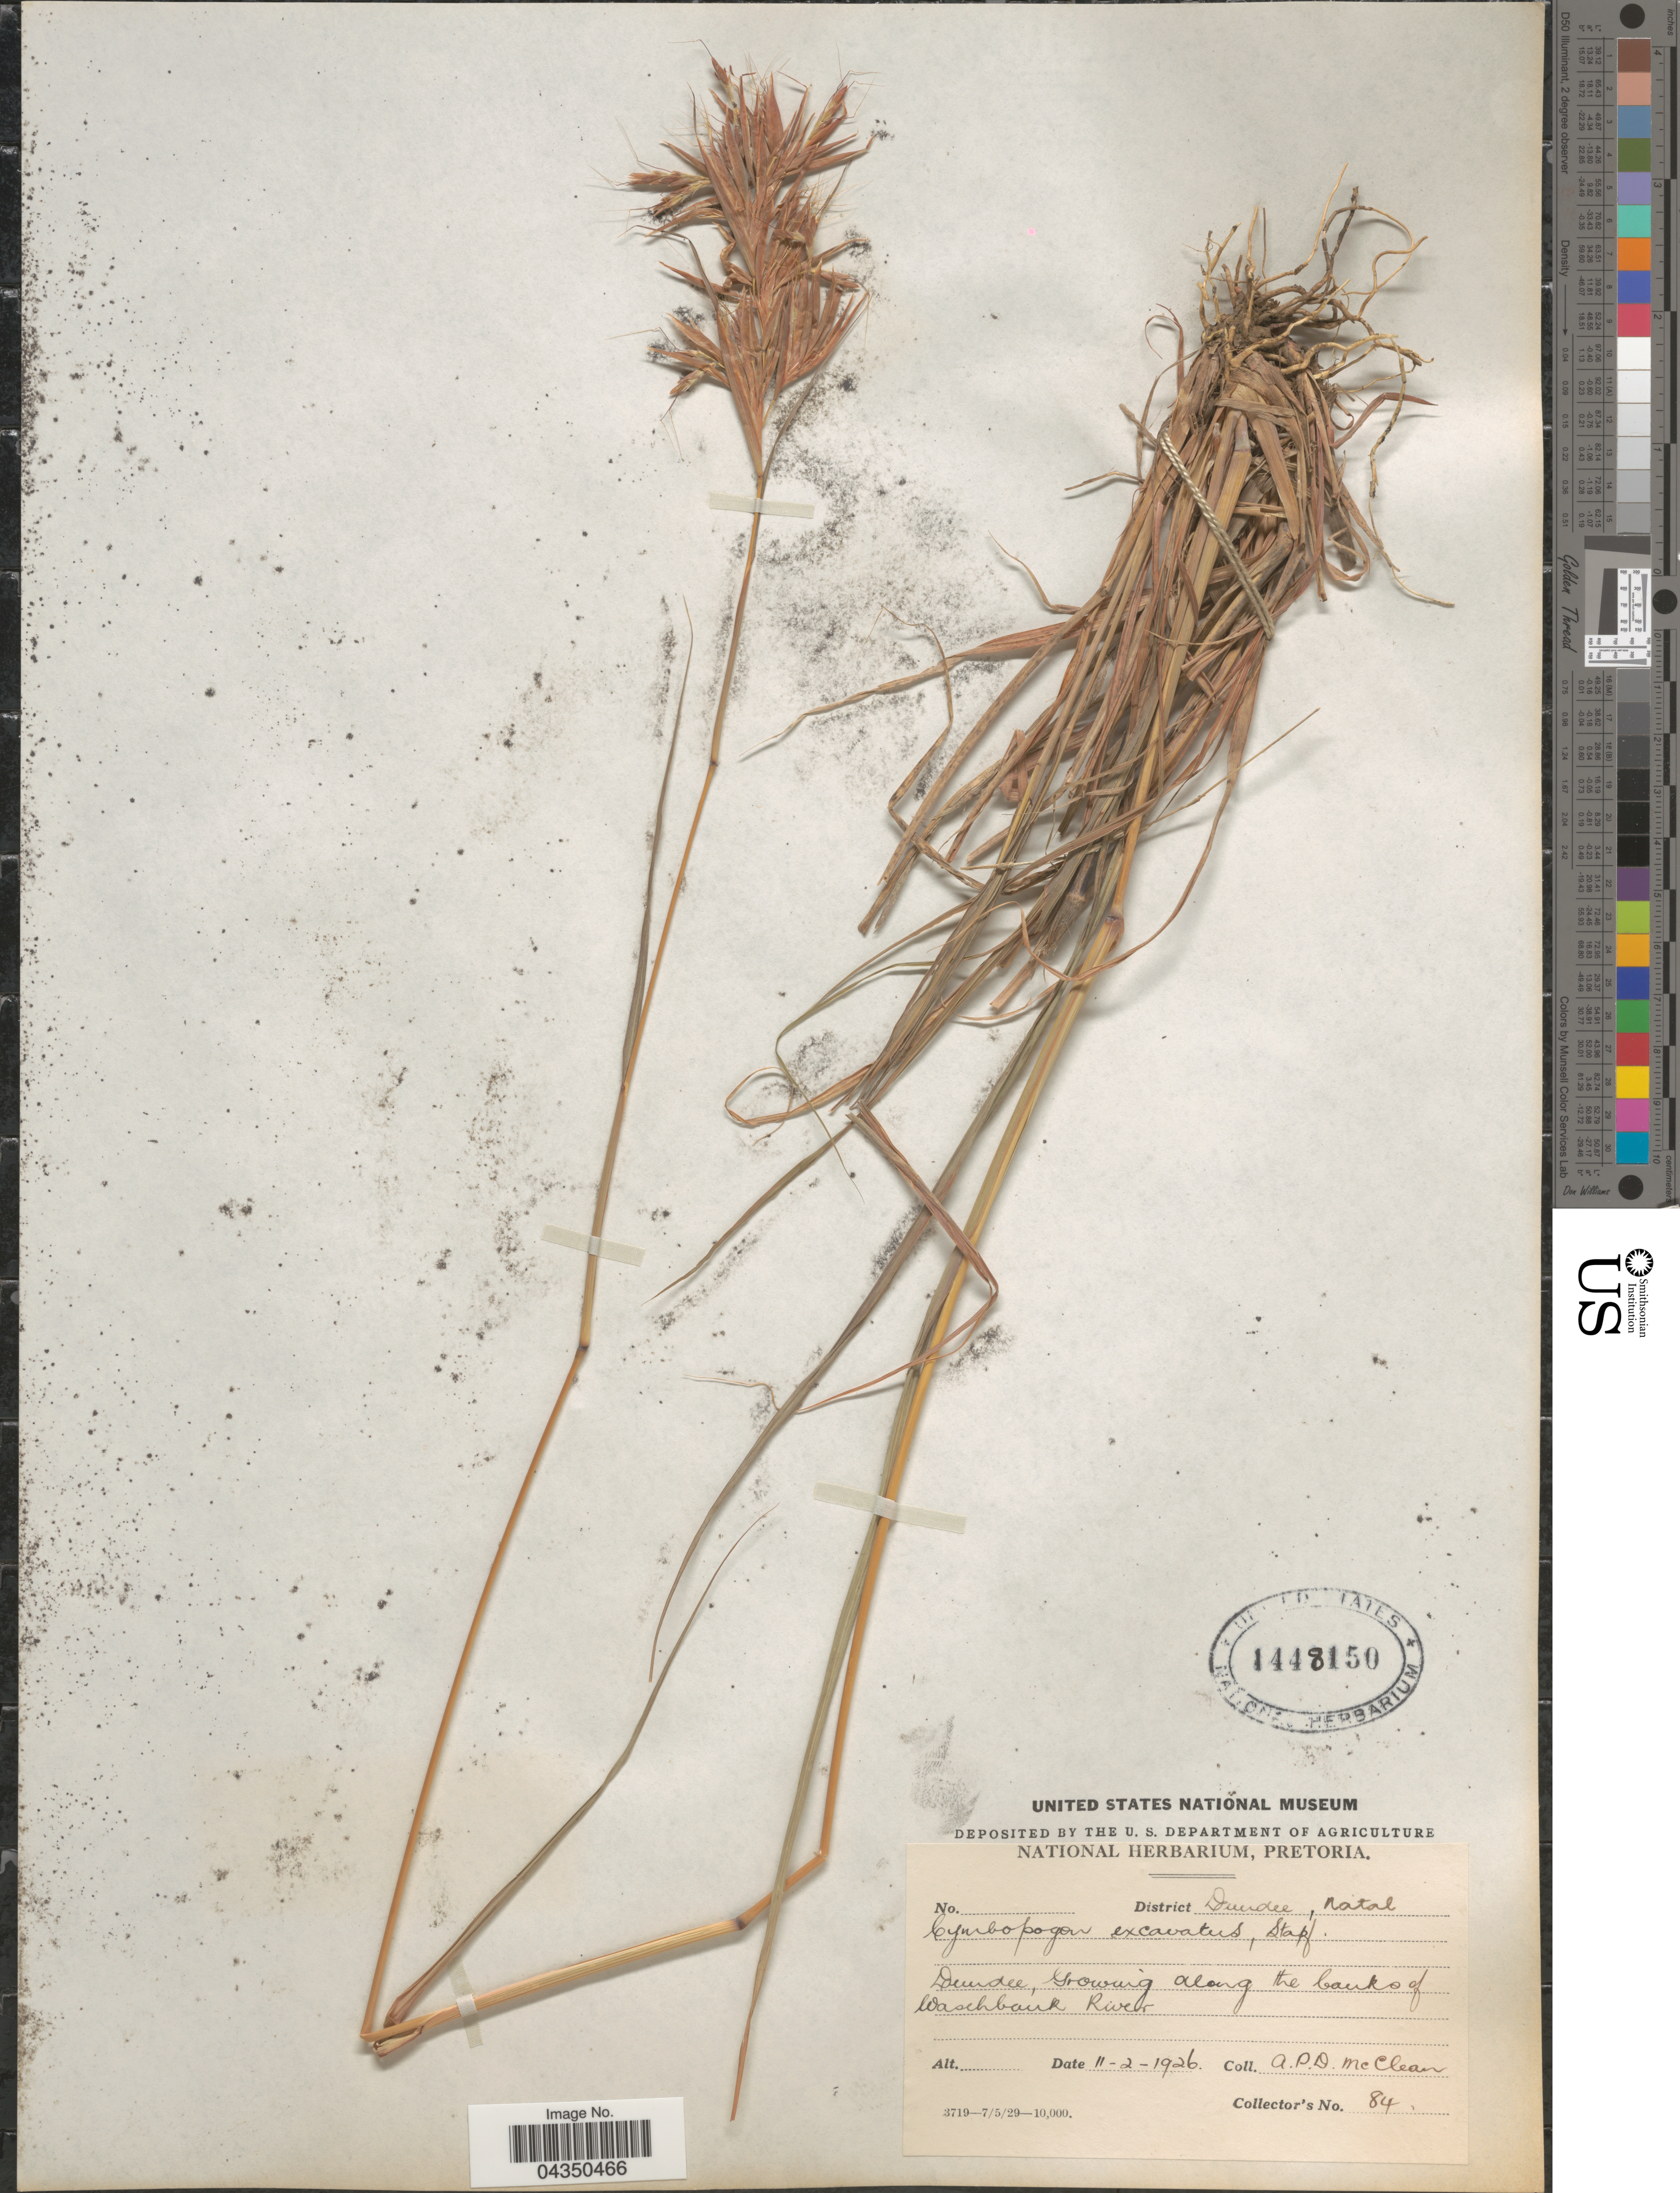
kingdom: Plantae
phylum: Tracheophyta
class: Liliopsida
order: Poales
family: Poaceae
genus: Cymbopogon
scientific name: Cymbopogon caesius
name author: (Nees ex Hook. & Arn.) Stapf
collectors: A. McClean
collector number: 84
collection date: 1926-02-11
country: South Africa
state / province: KwaZulu-Natal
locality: District Dundee, Natal. Dundee, along the banks of Waschbank River.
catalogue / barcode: US 1448150